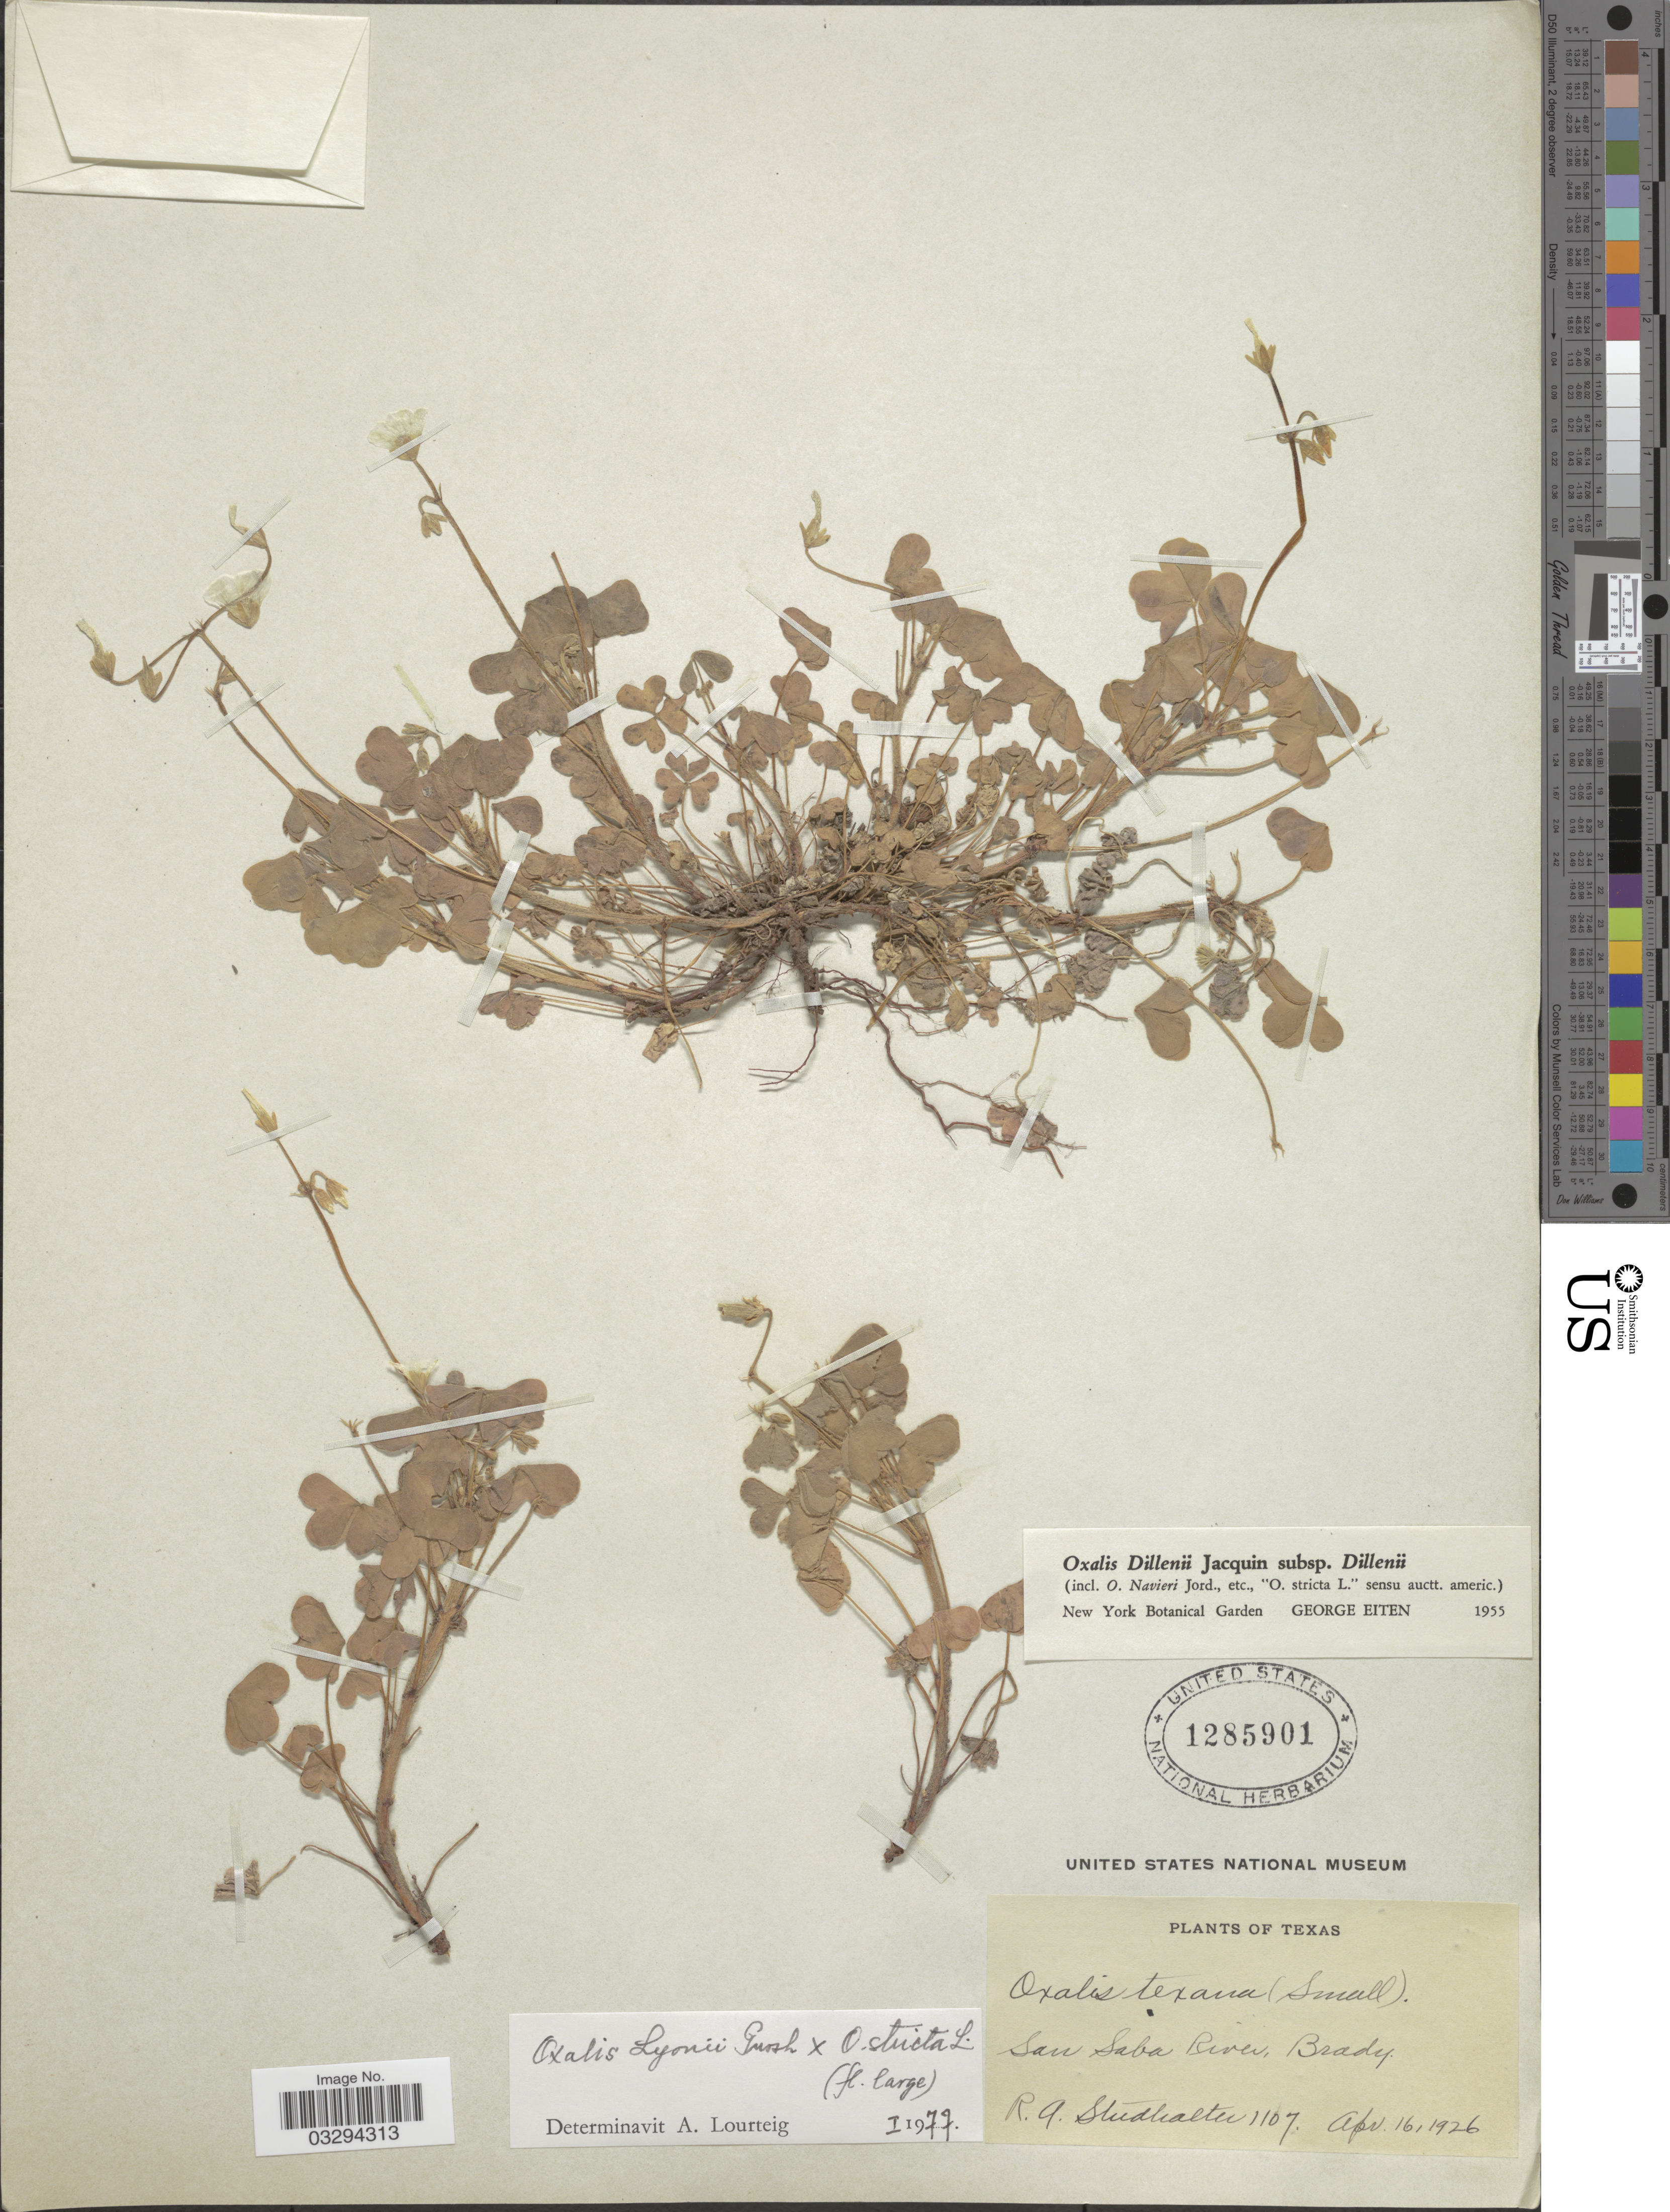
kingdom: Plantae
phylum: Tracheophyta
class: Magnoliopsida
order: Oxalidales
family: Oxalidaceae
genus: Oxalis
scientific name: Oxalis lyonii x O. stricta L.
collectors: R. Studhalter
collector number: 1107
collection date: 1926-04-16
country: United States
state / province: Texas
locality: San Saba River, Brady.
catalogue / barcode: US 1285901